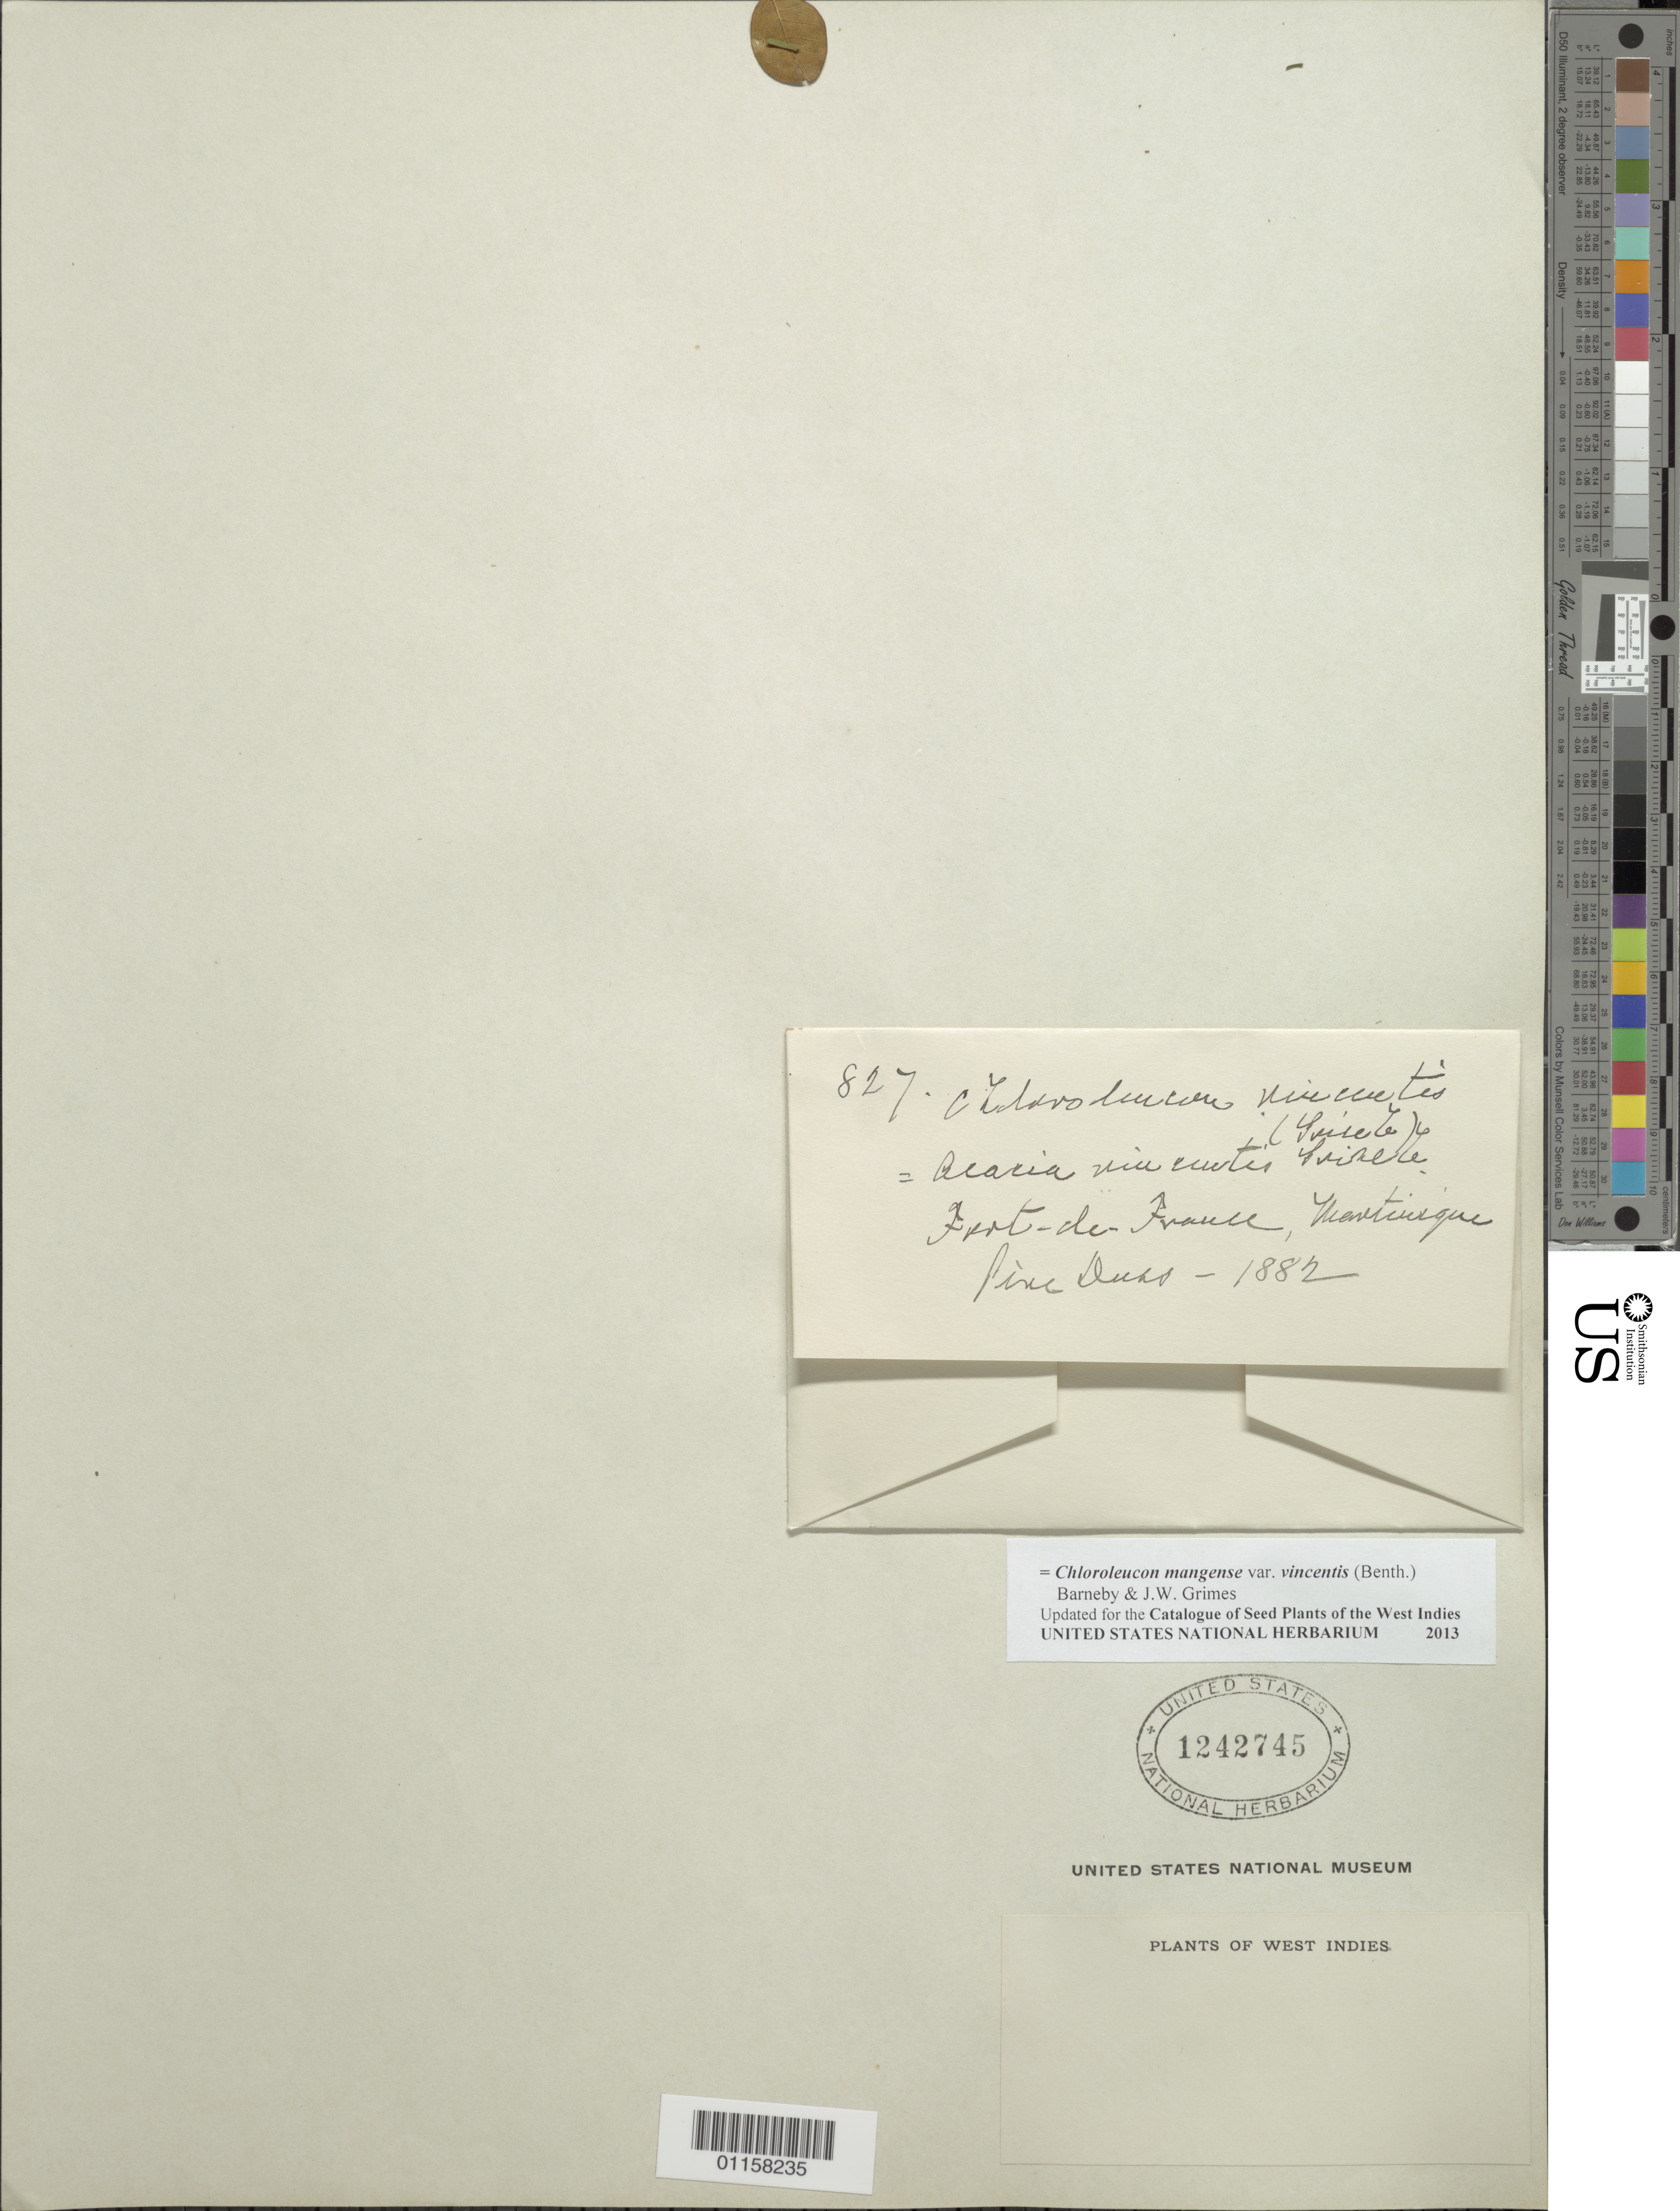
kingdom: Plantae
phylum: Tracheophyta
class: Magnoliopsida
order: Fabales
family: Fabaceae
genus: Chloroleucon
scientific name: Chloroleucon vincentis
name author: (Benth.) Britton & Rose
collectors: Père Duss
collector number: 827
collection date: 1882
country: Martinique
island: Martinique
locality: Fort-de-France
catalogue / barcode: US 1242745